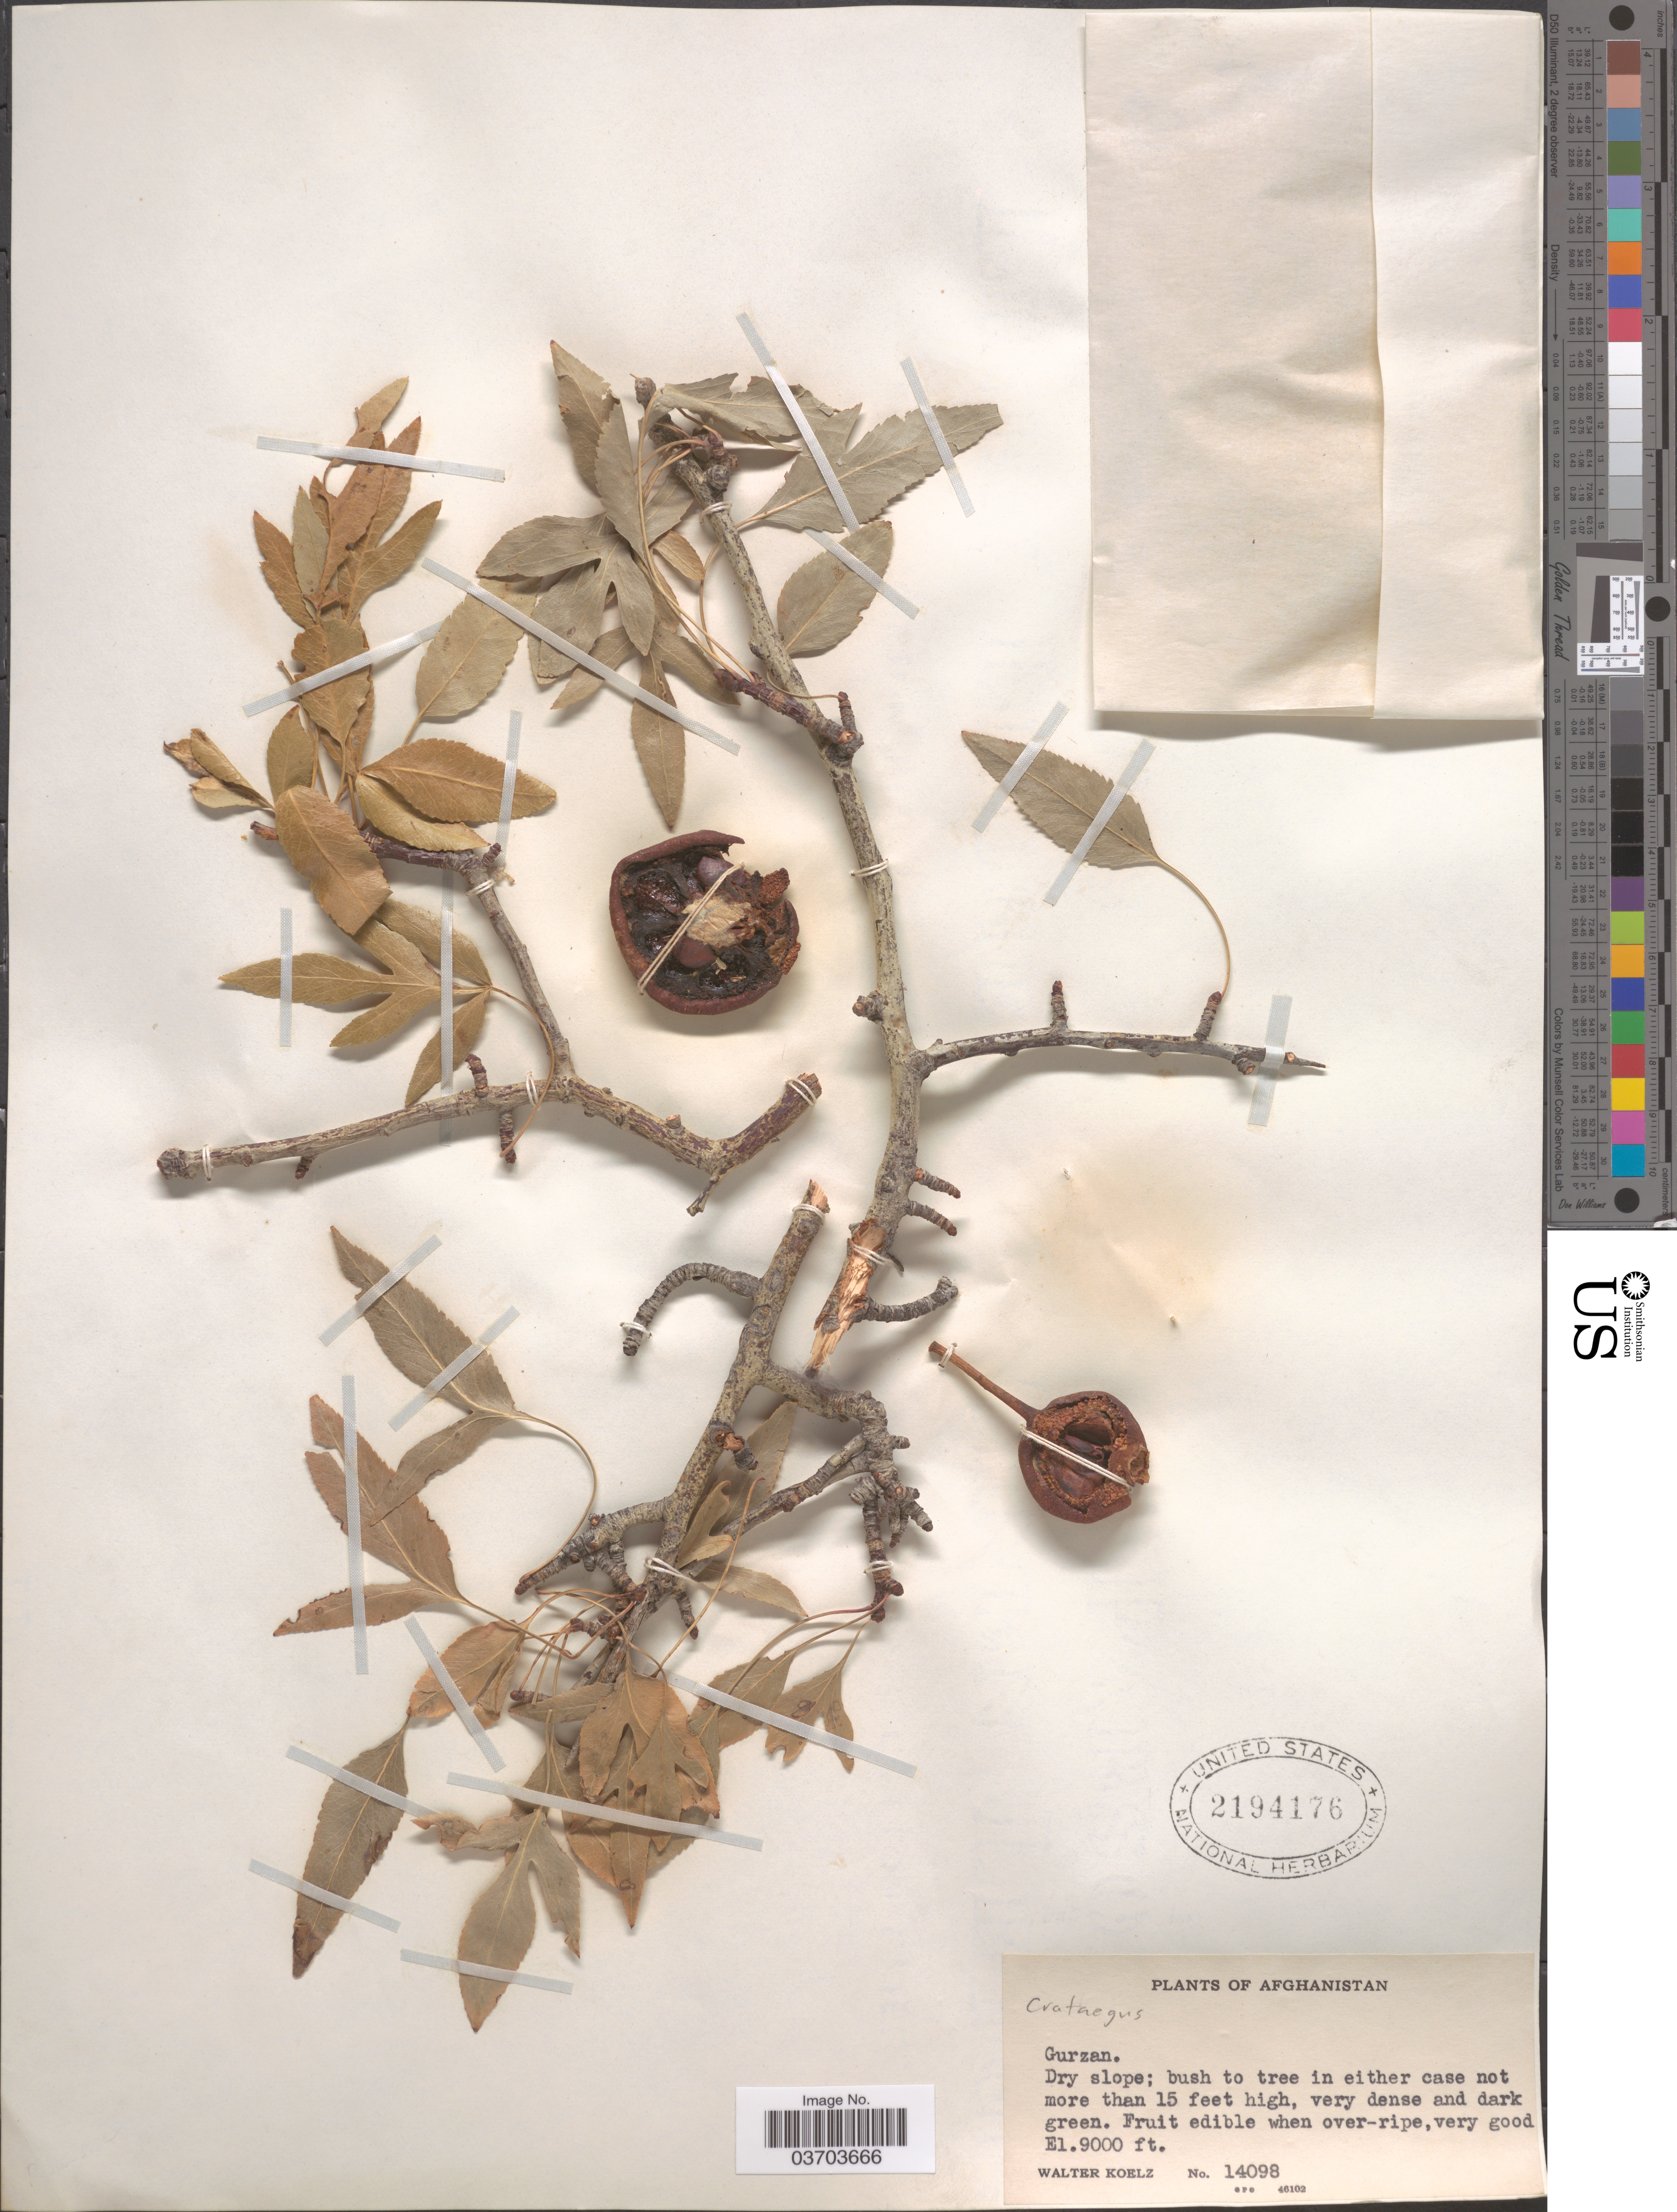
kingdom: Plantae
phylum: Tracheophyta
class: Magnoliopsida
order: Rosales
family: Rosaceae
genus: Crataegus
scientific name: Crataegus sp.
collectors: W. N. Koelz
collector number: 14098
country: Afghanistan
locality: Gurzan.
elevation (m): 2743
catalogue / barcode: US 2194176